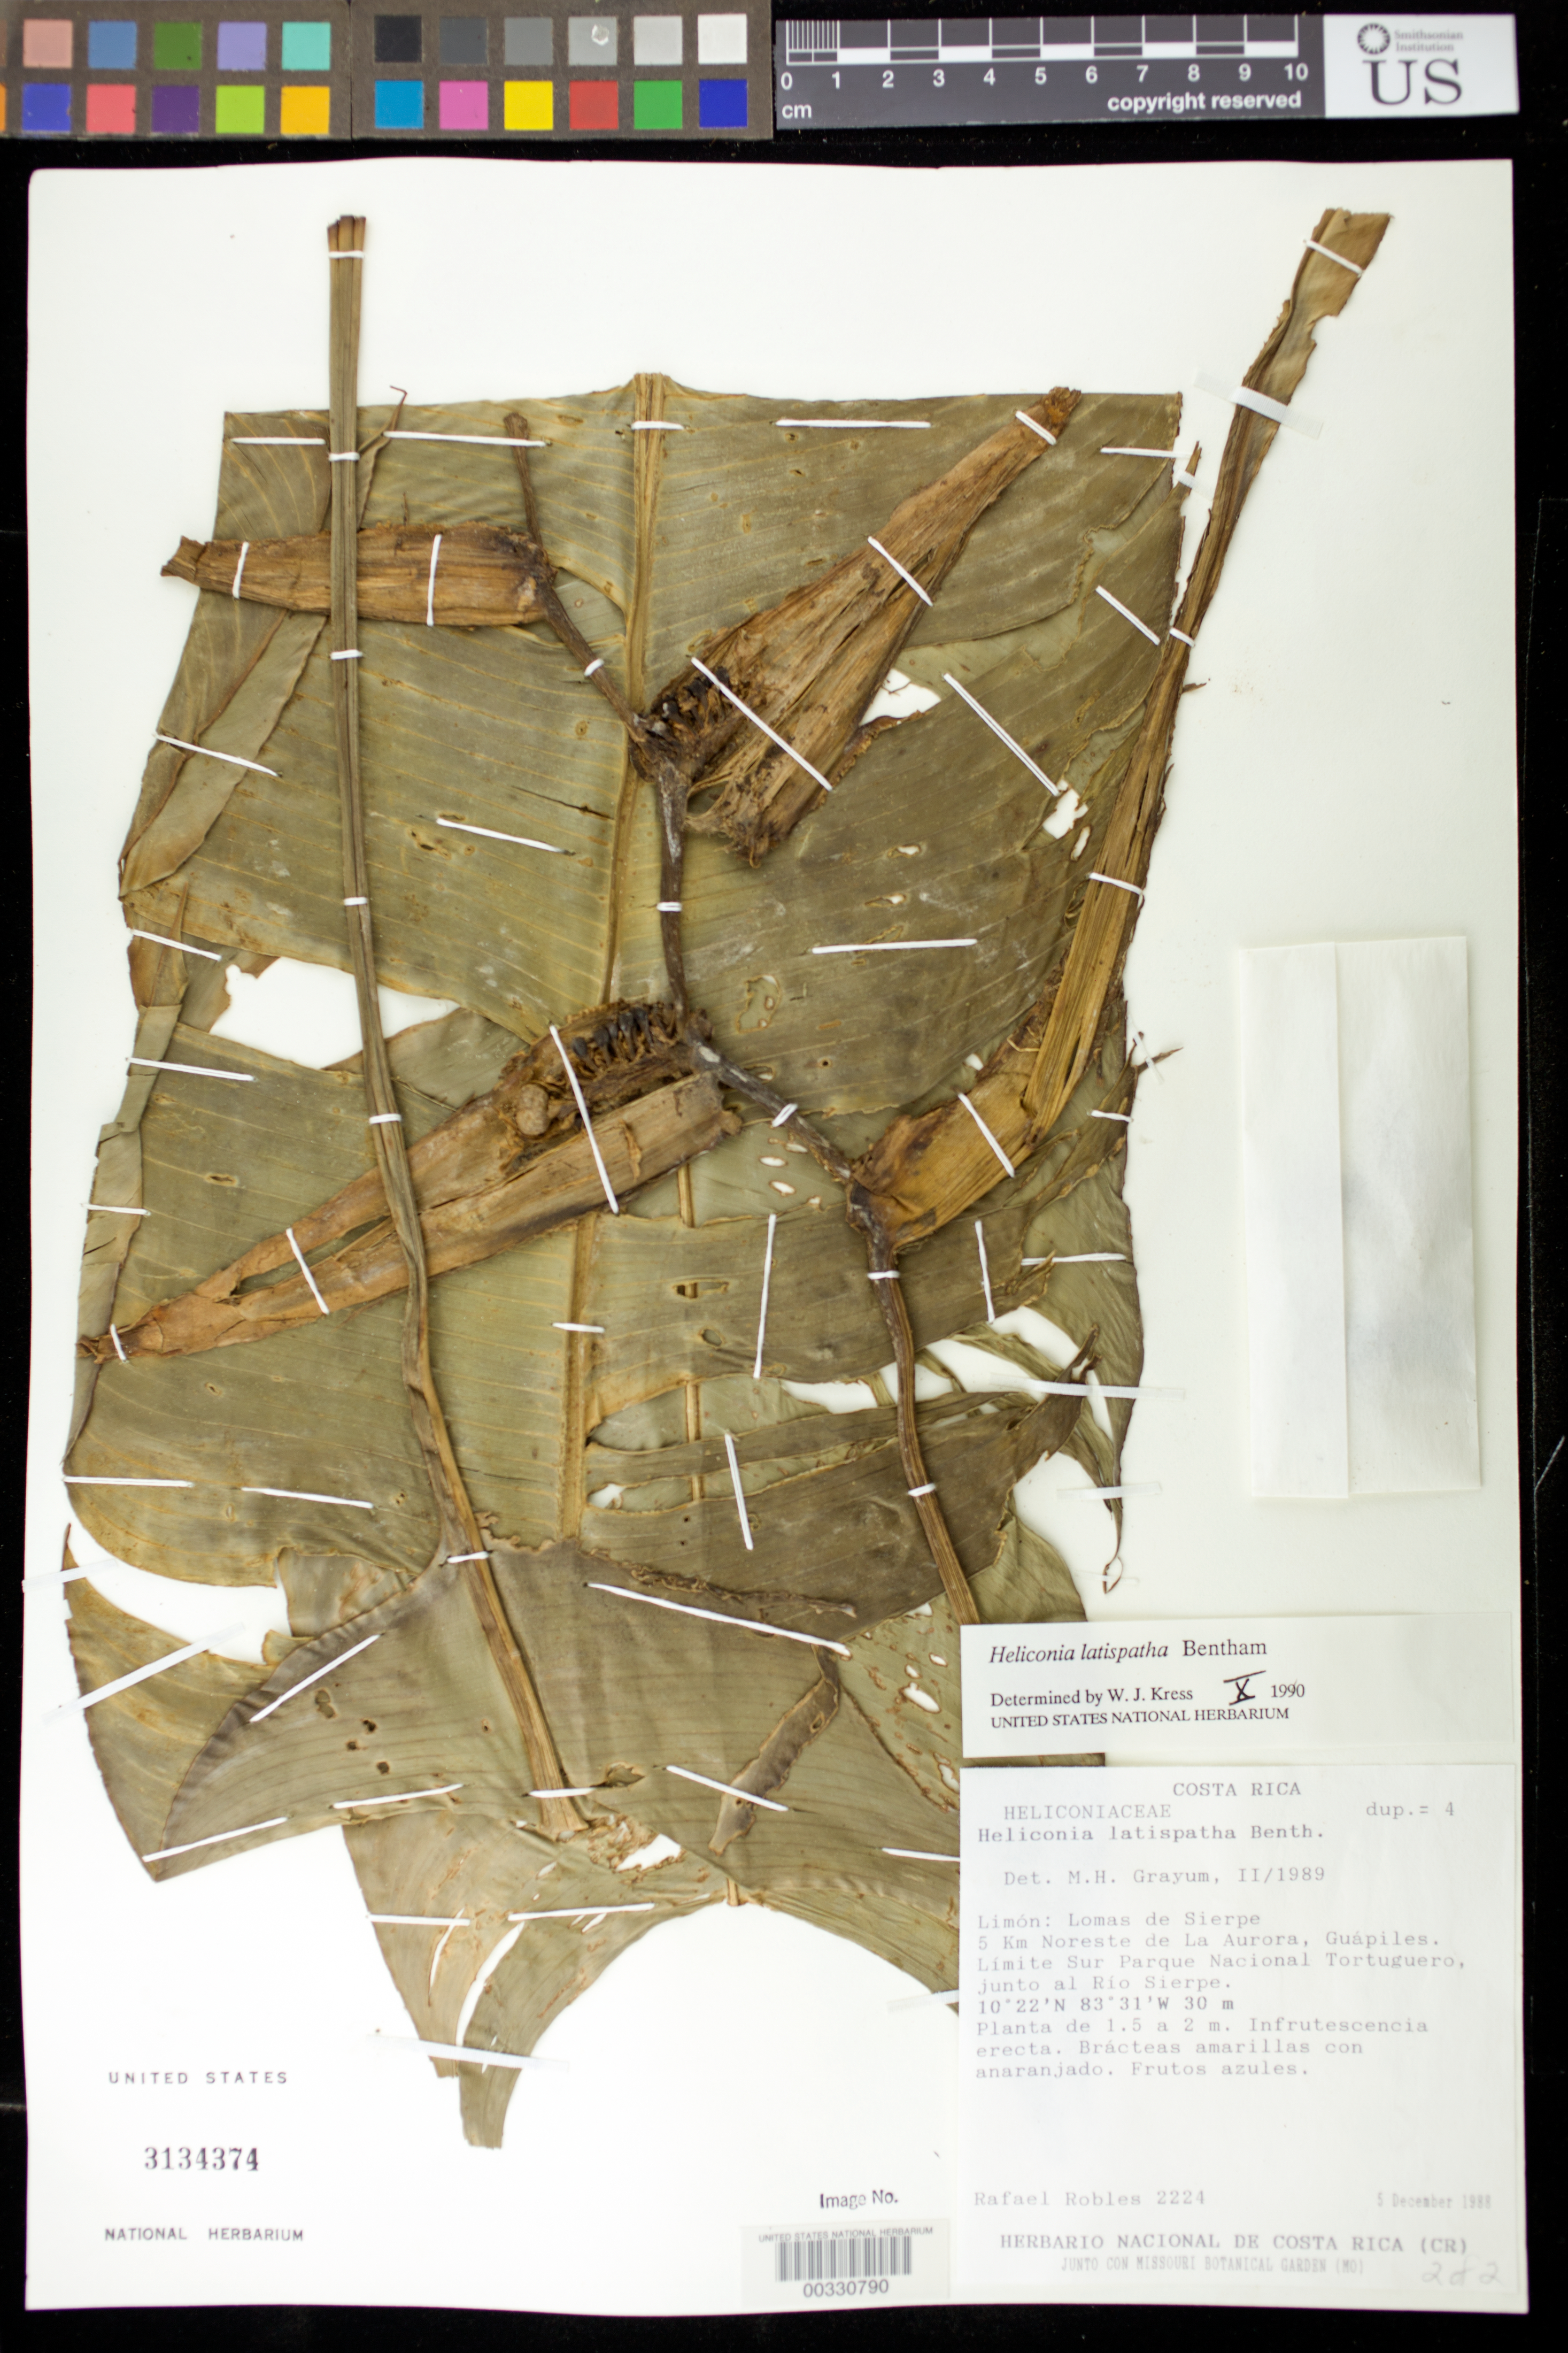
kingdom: Plantae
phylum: Tracheophyta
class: Liliopsida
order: Zingiberales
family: Heliconiaceae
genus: Heliconia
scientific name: Heliconia latispatha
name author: Benth.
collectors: R. Robles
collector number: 2224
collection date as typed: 05 Dec 1988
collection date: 1988-12-05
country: Costa Rica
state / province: Limón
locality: Lomas de sierpe, 5 km ne of la aurora, guapiles, south border of parque nacional tortuguero, junction of rio sierpe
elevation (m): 30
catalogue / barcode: US 3134374